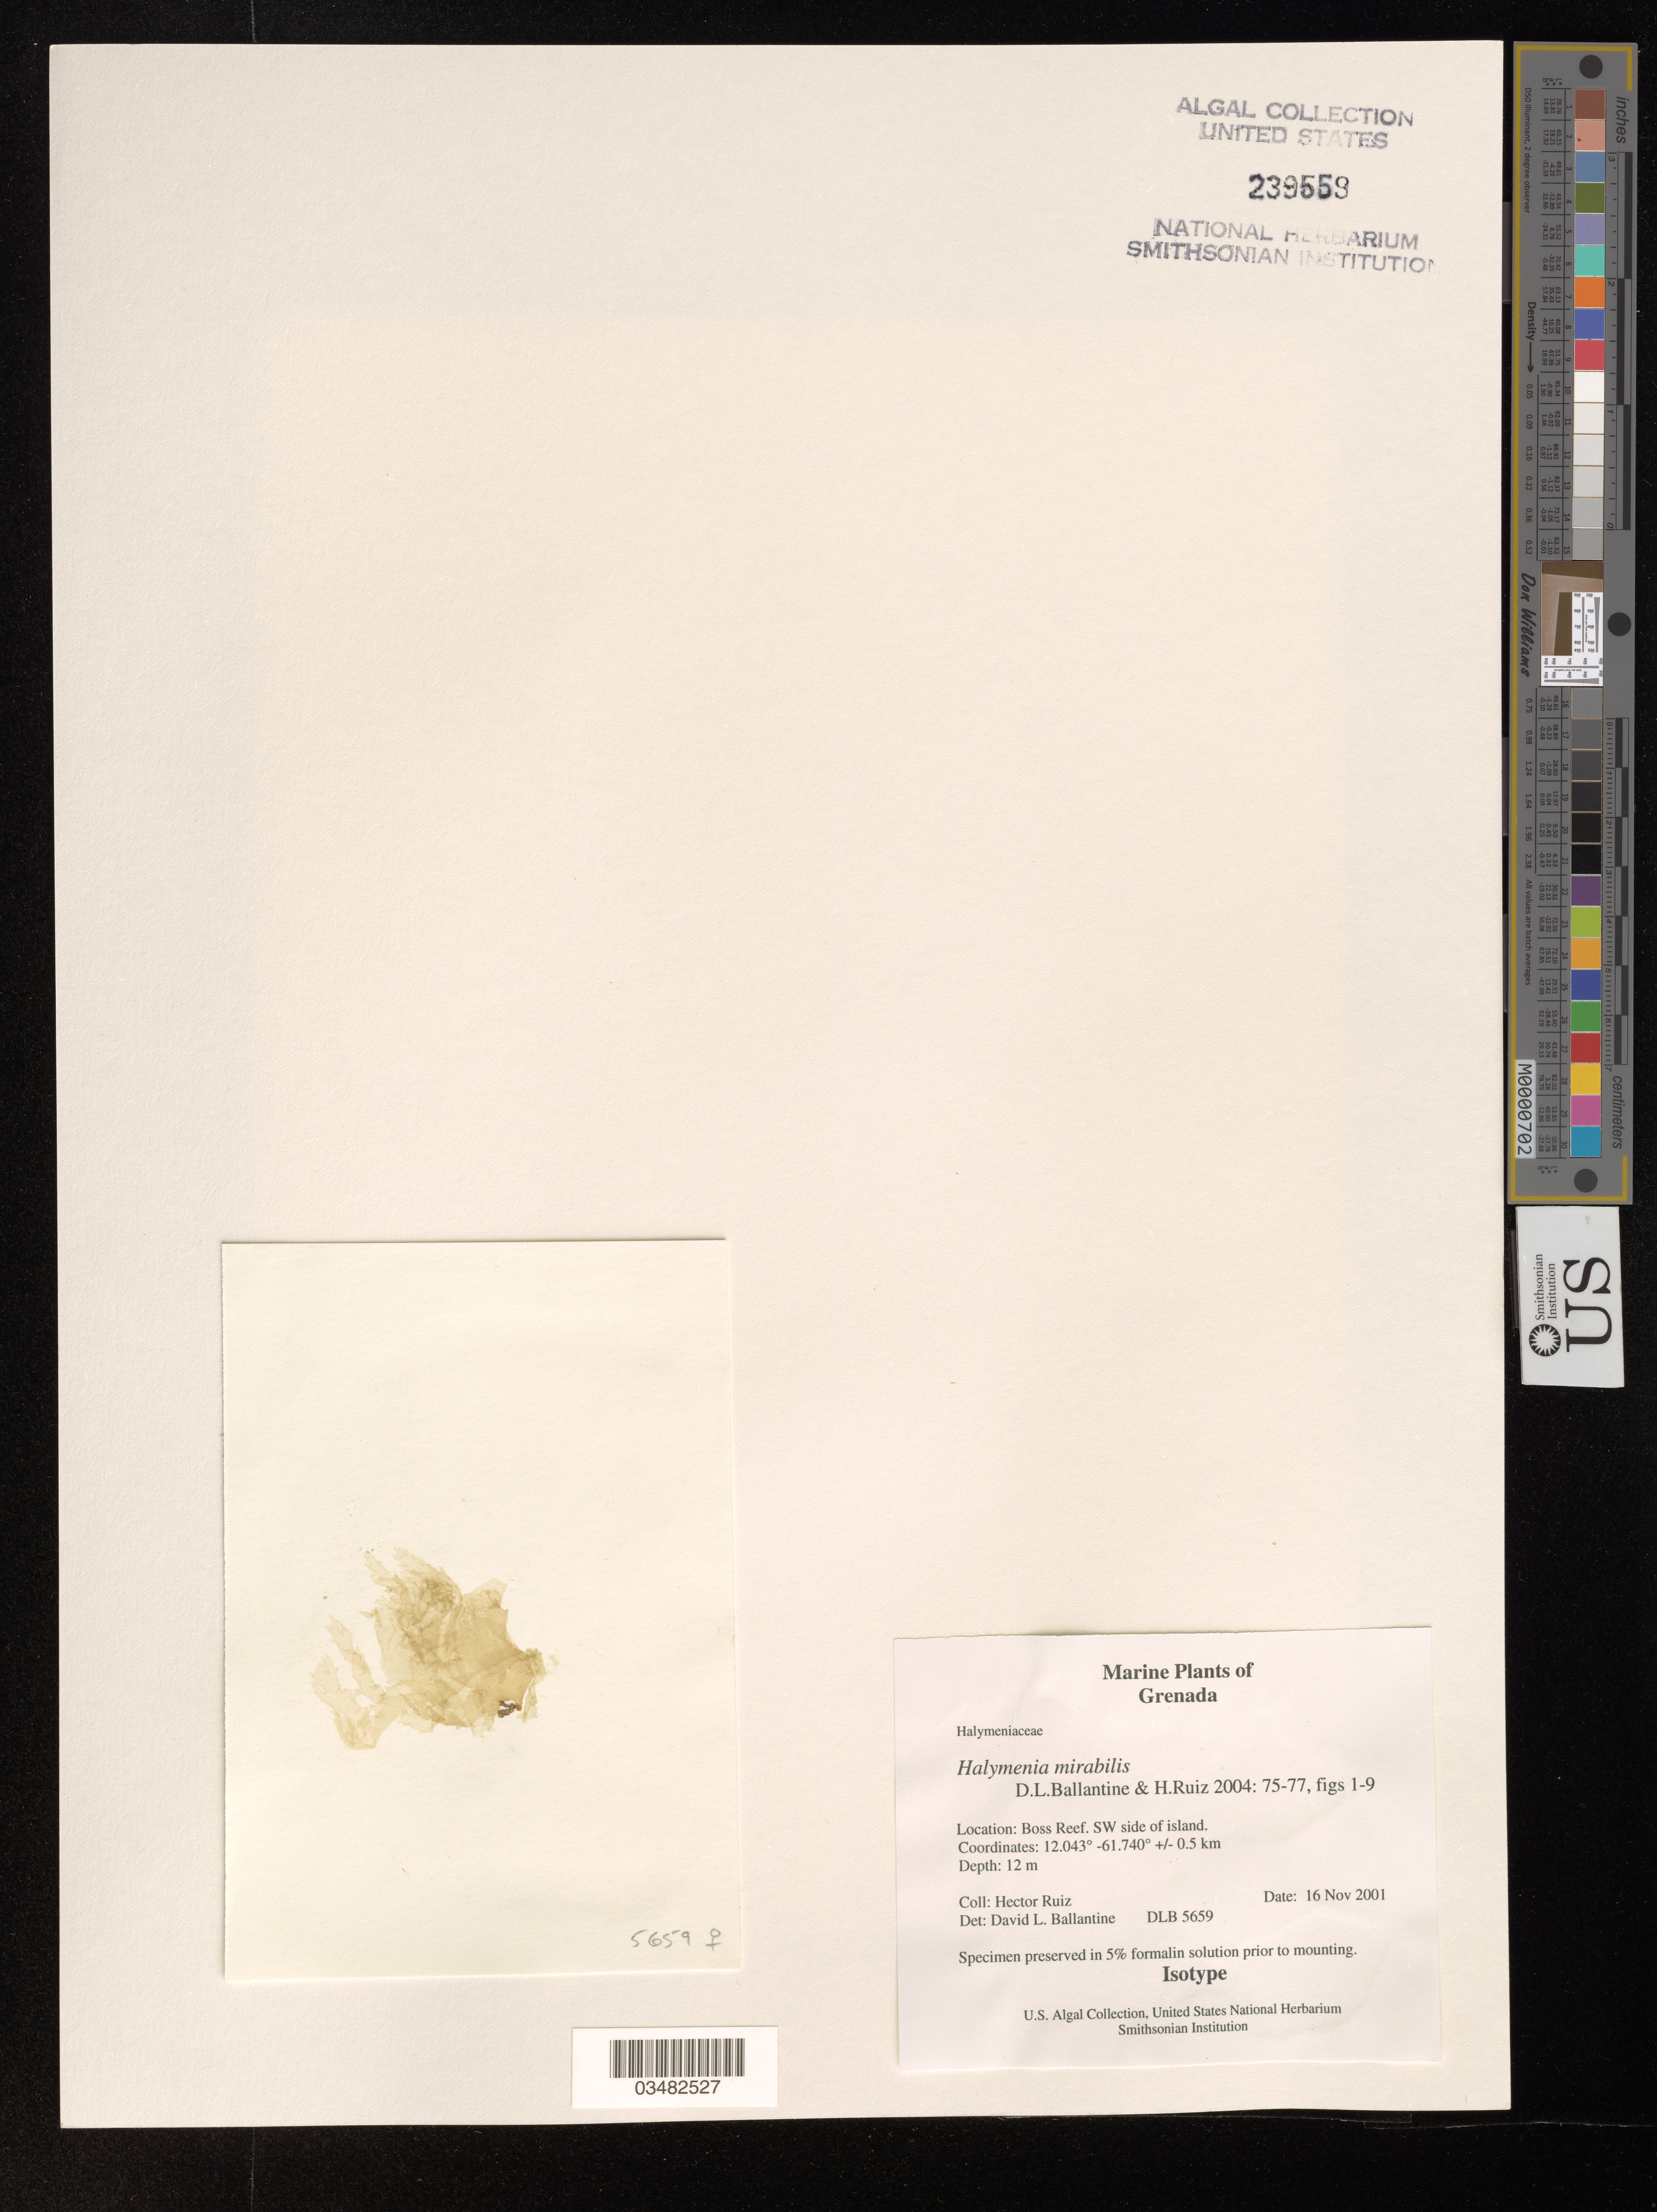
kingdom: Plantae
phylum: Rhodophyta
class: Florideophyceae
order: Halymeniales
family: Halymeniaceae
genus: Halymenia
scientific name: Halymenia mirabilis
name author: D.L. Ballant. & H.Ruiz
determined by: Ballantine, D. L.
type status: Isotype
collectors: H. Ruiz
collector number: DLB 5659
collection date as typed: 16 Nov 2001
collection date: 2001-11-16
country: Grenada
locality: Boss Reef, SW side of island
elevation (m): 12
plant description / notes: specimen preserved in 5% formalin solution prior to mounting; Female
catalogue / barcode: US 239559